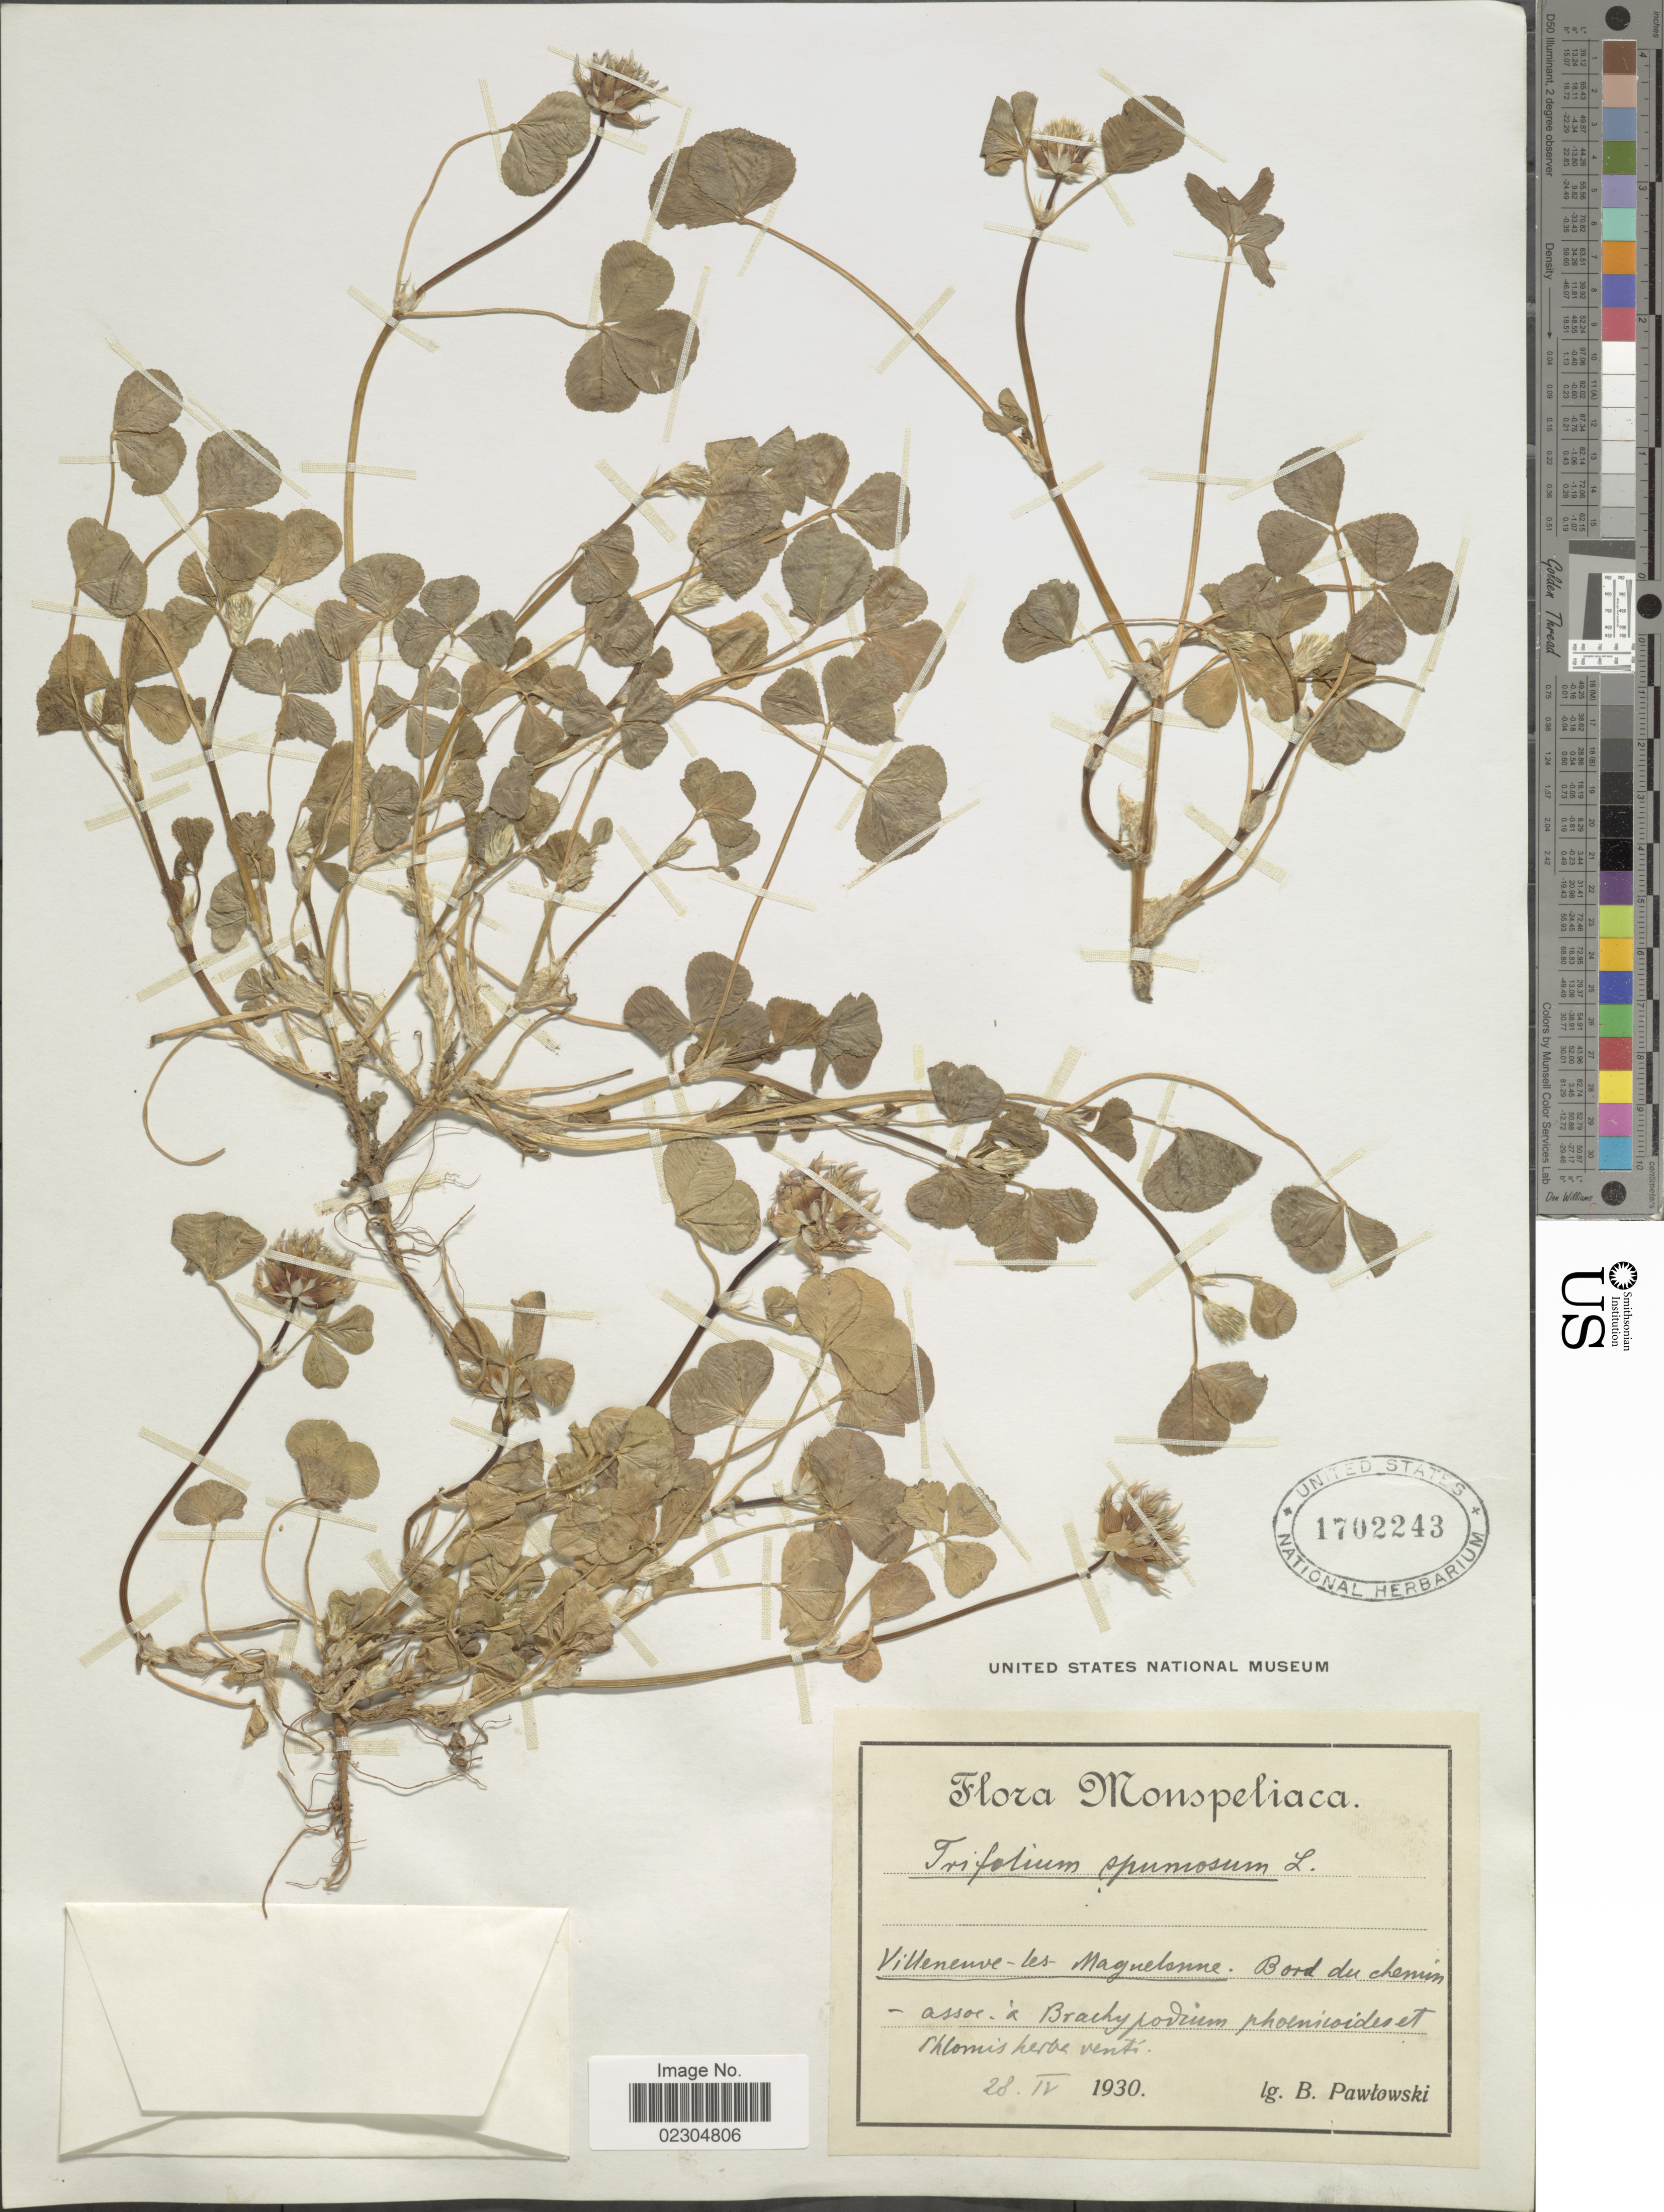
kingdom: Plantae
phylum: Tracheophyta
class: Magnoliopsida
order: Fabales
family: Fabaceae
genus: Trifolium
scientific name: Trifolium spumosum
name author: L.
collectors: B. Pawtowski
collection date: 1930-04-28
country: France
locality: Monspeliaca. Villeneuve-les- Magnelanne. Bord du chemin [unsure placement]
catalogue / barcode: US 1702243